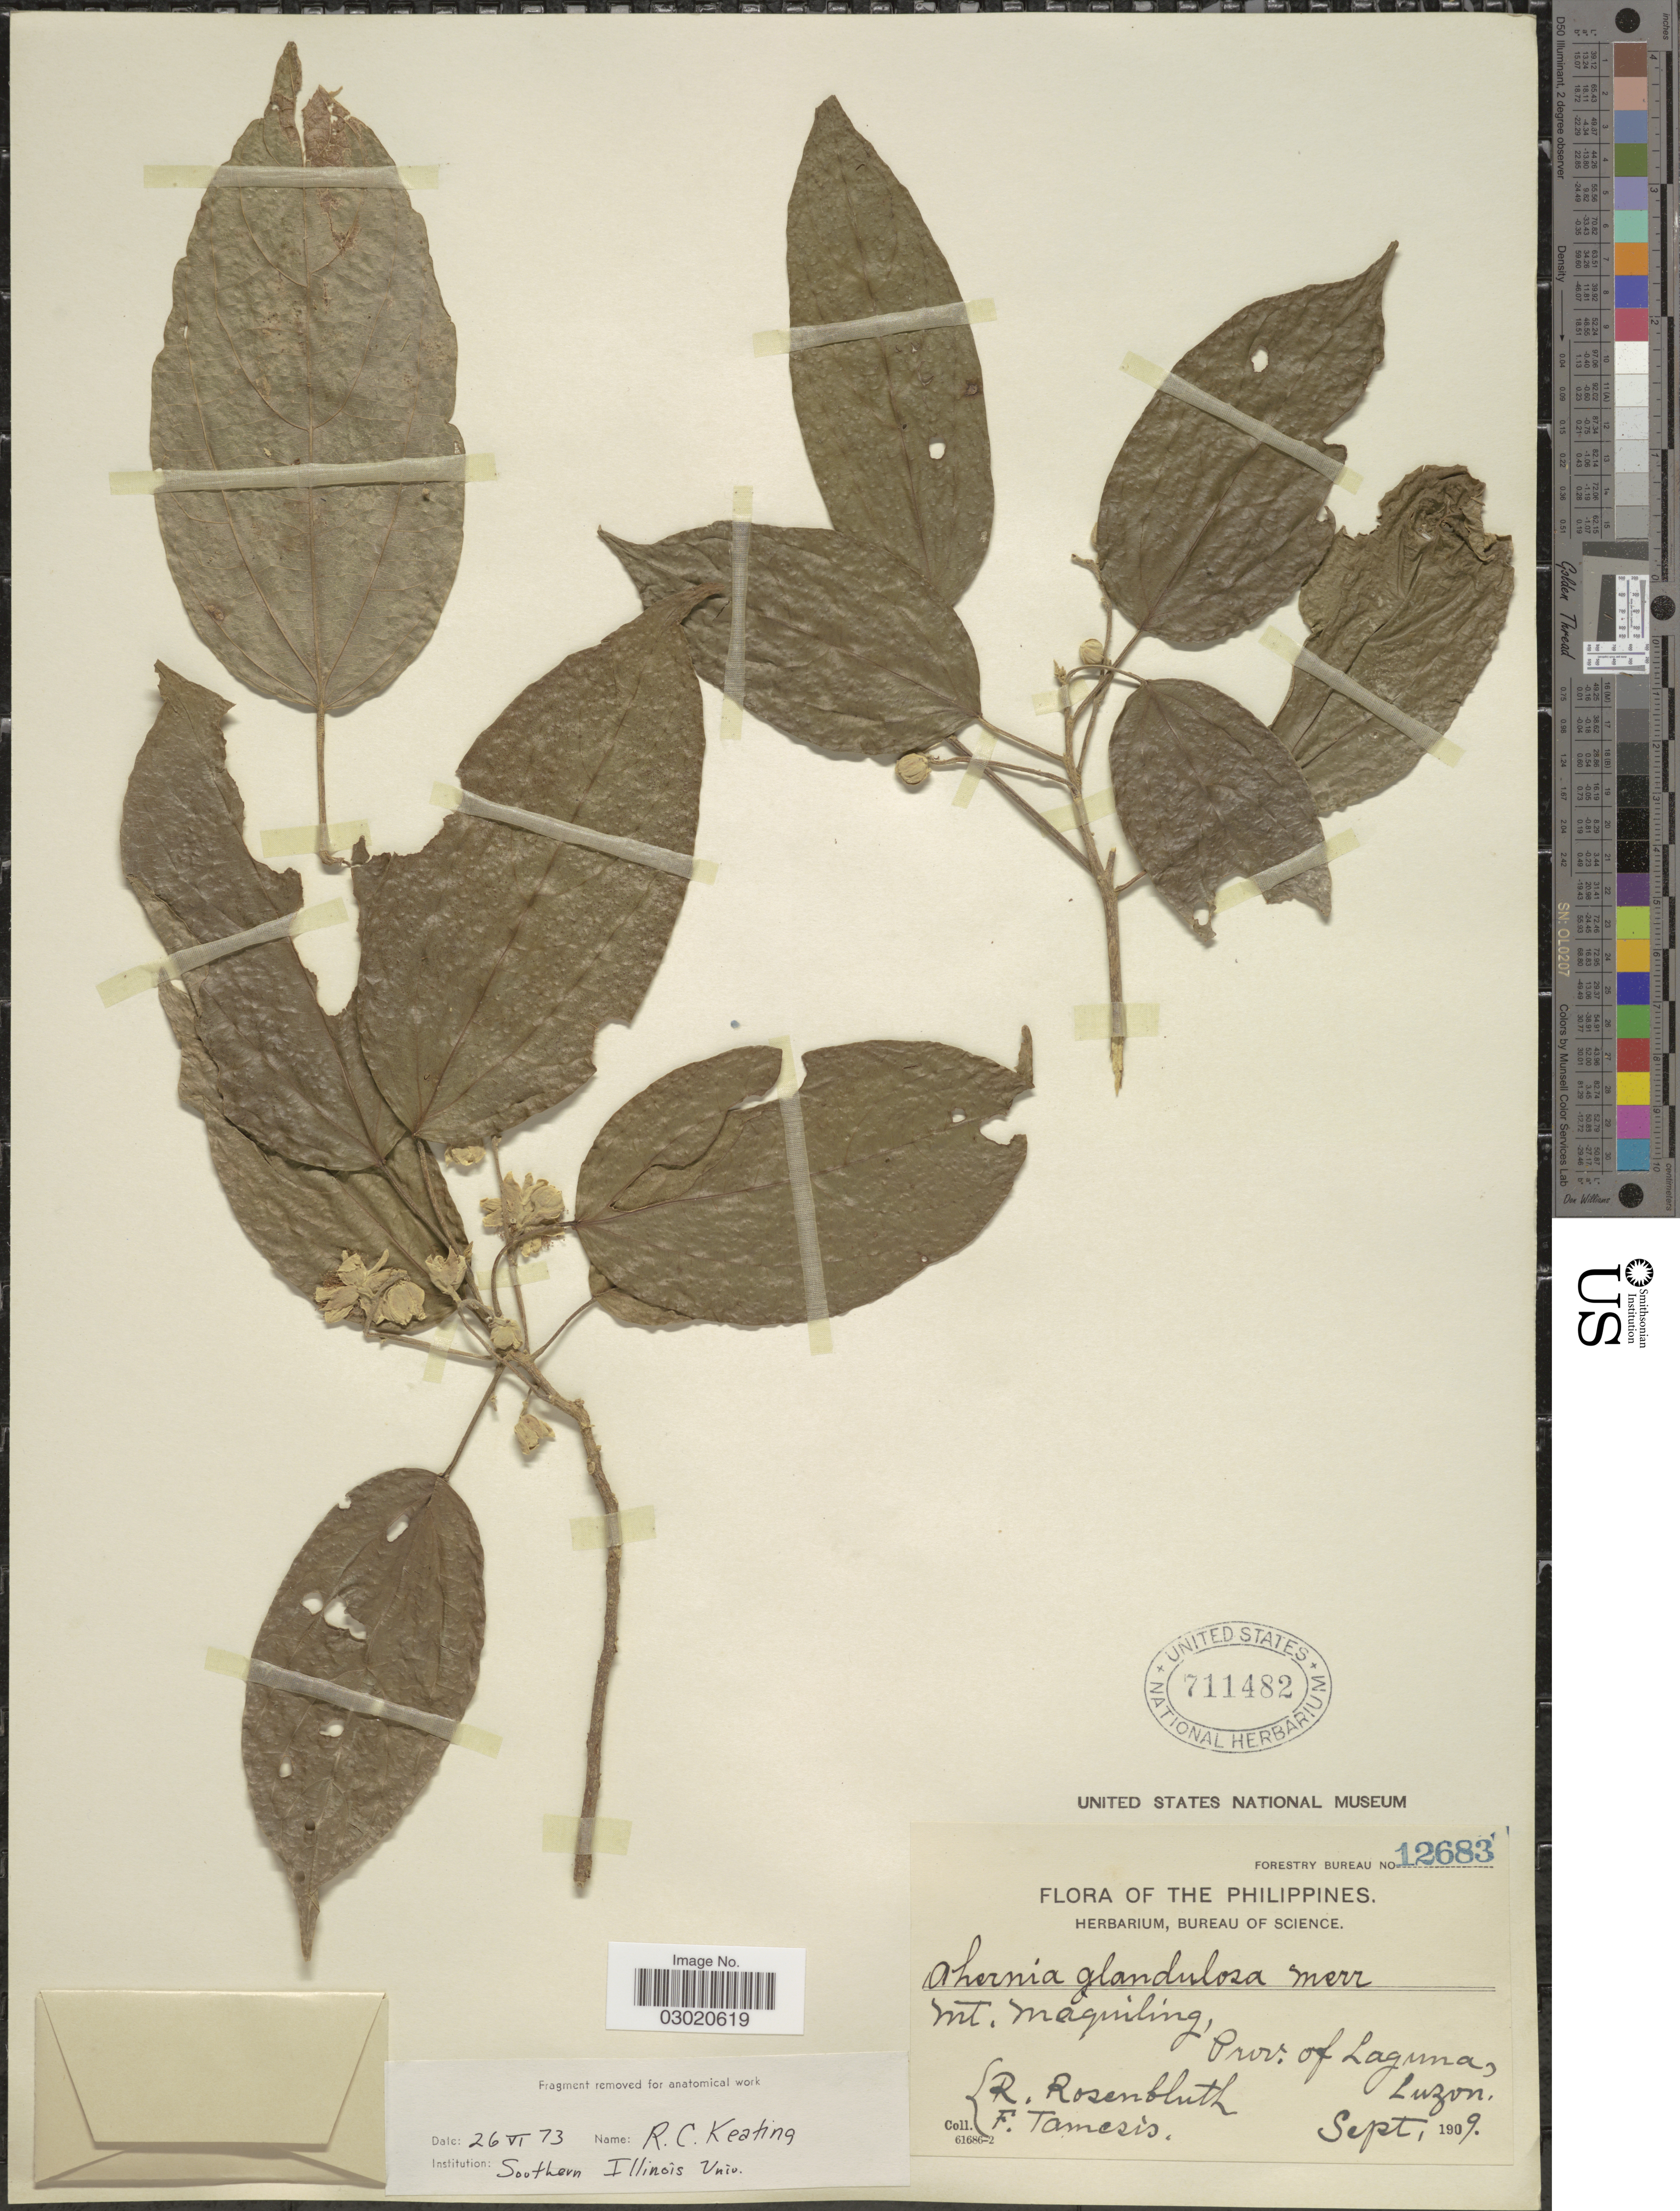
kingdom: Plantae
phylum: Tracheophyta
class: Magnoliopsida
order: Malpighiales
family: Achariaceae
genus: Ahernia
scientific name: Ahernia glandulosa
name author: Merr.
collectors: R. Rosenbluth & F. Tamesis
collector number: Forestry Bureau 12683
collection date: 1909-09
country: Philippines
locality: Mt. Maquiling, Prov. of Laguna, Luzon.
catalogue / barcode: US 711482